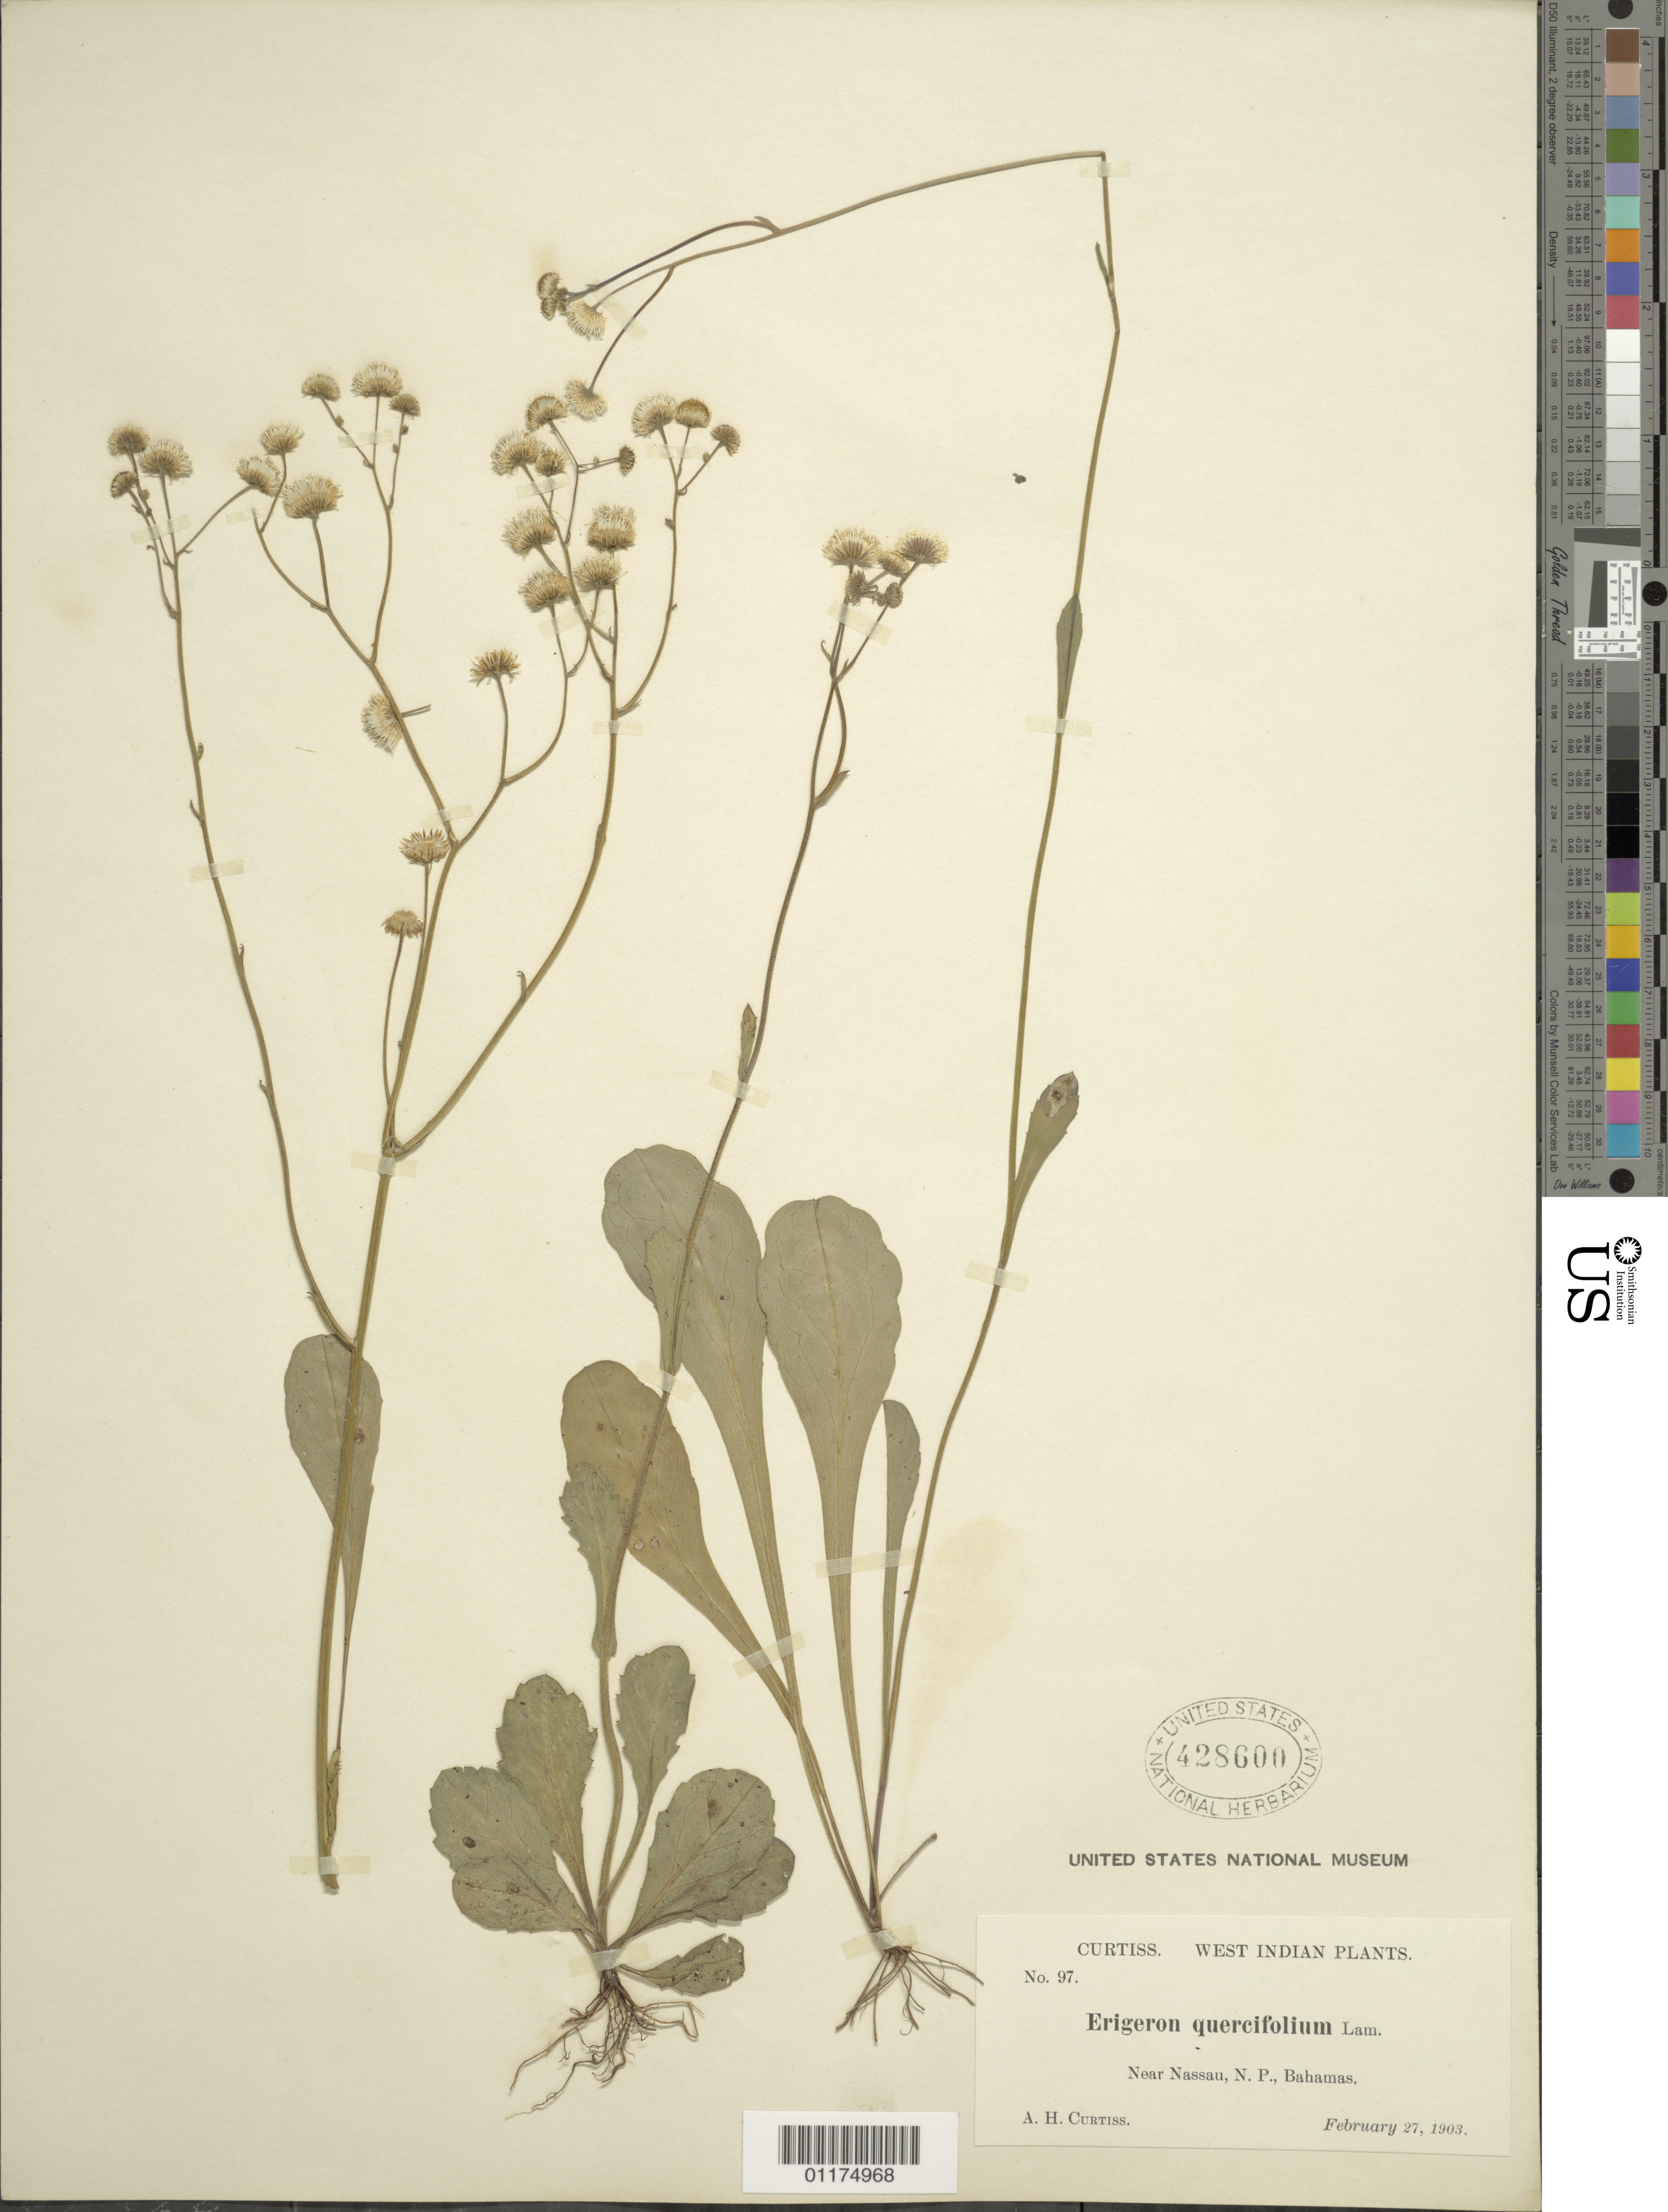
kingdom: Plantae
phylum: Tracheophyta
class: Magnoliopsida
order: Asterales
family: Asteraceae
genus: Erigeron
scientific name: Erigeron quercifolius Lam.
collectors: A. H. Curtiss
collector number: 97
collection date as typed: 27 Feb 1903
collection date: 1903-02-27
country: Bahamas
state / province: New Providence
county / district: Nassau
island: New Providence I.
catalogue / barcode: US 428600